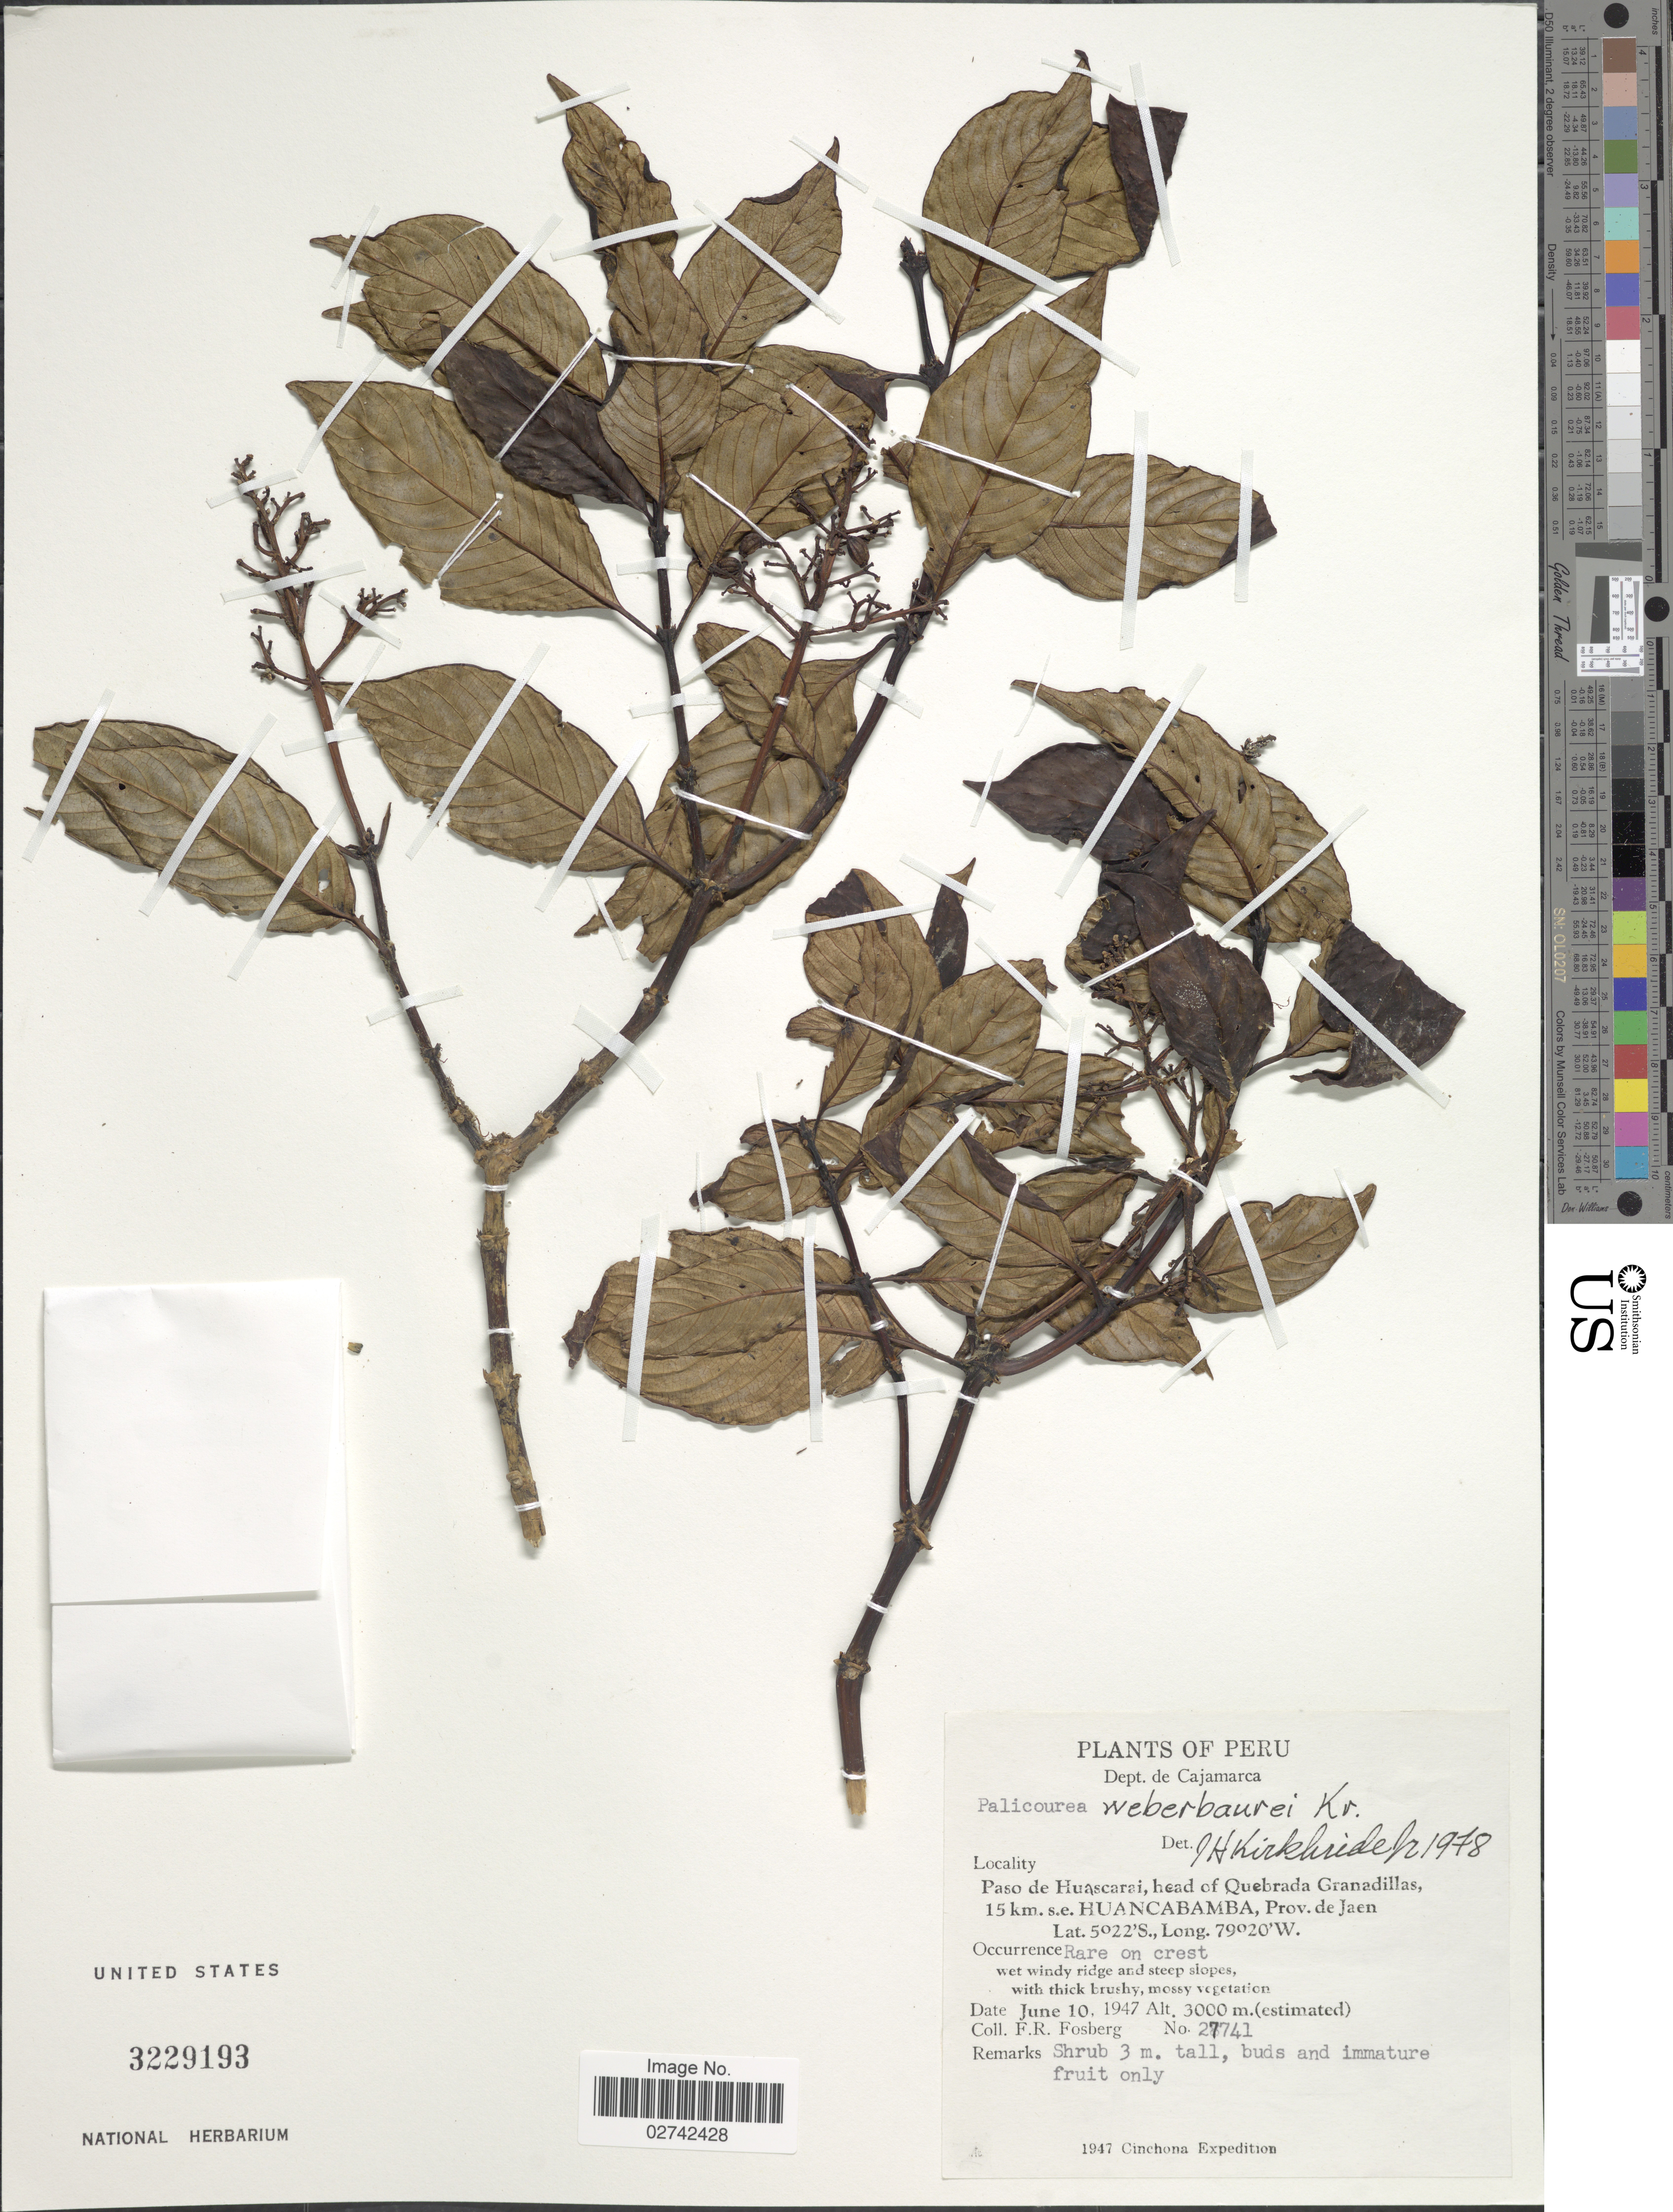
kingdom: Plantae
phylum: Tracheophyta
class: Magnoliopsida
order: Gentianales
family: Rubiaceae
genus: Palicourea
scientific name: Palicourea weberbaueri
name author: K. Krause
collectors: F. R. Fosberg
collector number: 27741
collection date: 1947-06-10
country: Peru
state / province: Cajamarca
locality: Paso de Huascarai, head of Quebrada Granadillas, 15 km. s.e. Huancabamba, Prov. de Jaen, wet windy ridge and steep slopes.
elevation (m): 3000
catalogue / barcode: US 3229193